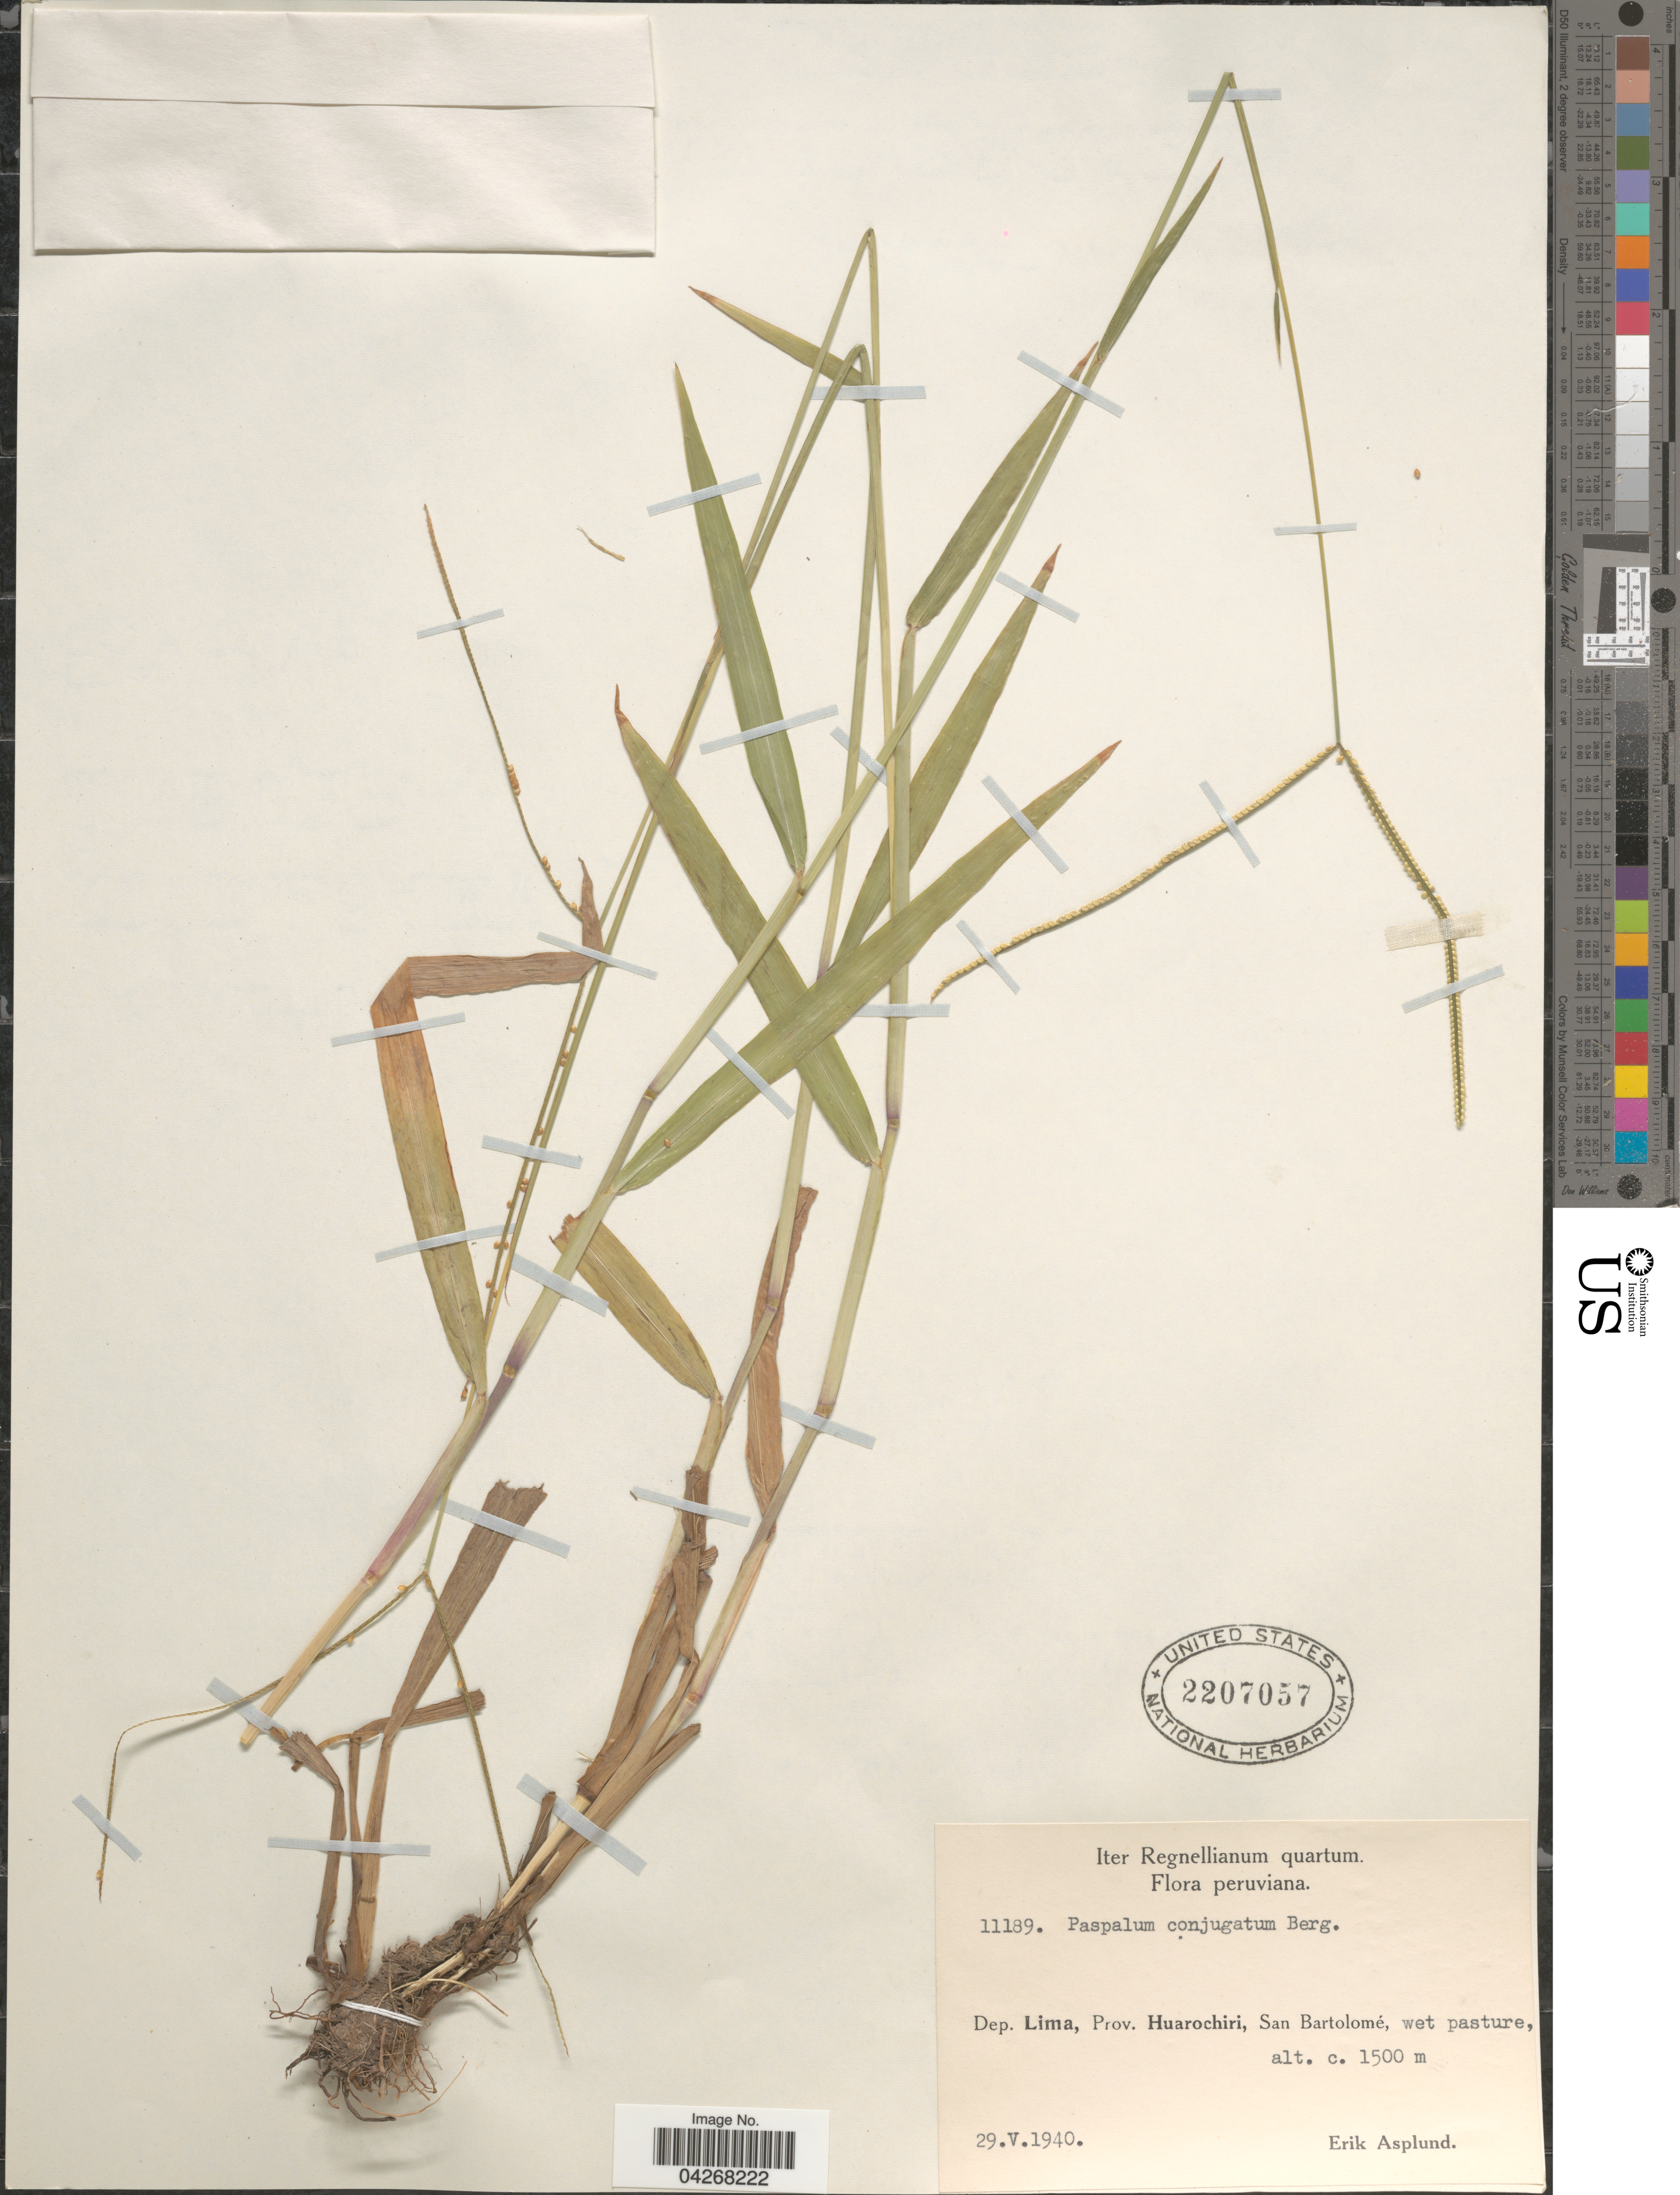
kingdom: Plantae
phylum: Tracheophyta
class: Liliopsida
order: Poales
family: Poaceae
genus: Paspalum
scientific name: Paspalum conjugatum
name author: P.J. Bergius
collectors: E. Asplund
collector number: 11189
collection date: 1940-05-29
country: Peru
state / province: Lima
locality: Iter Regnellianum quartum. Dep. Lima, Prov. Huarochiri, San Bartolomé.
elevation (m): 1500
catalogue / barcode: US 2207057